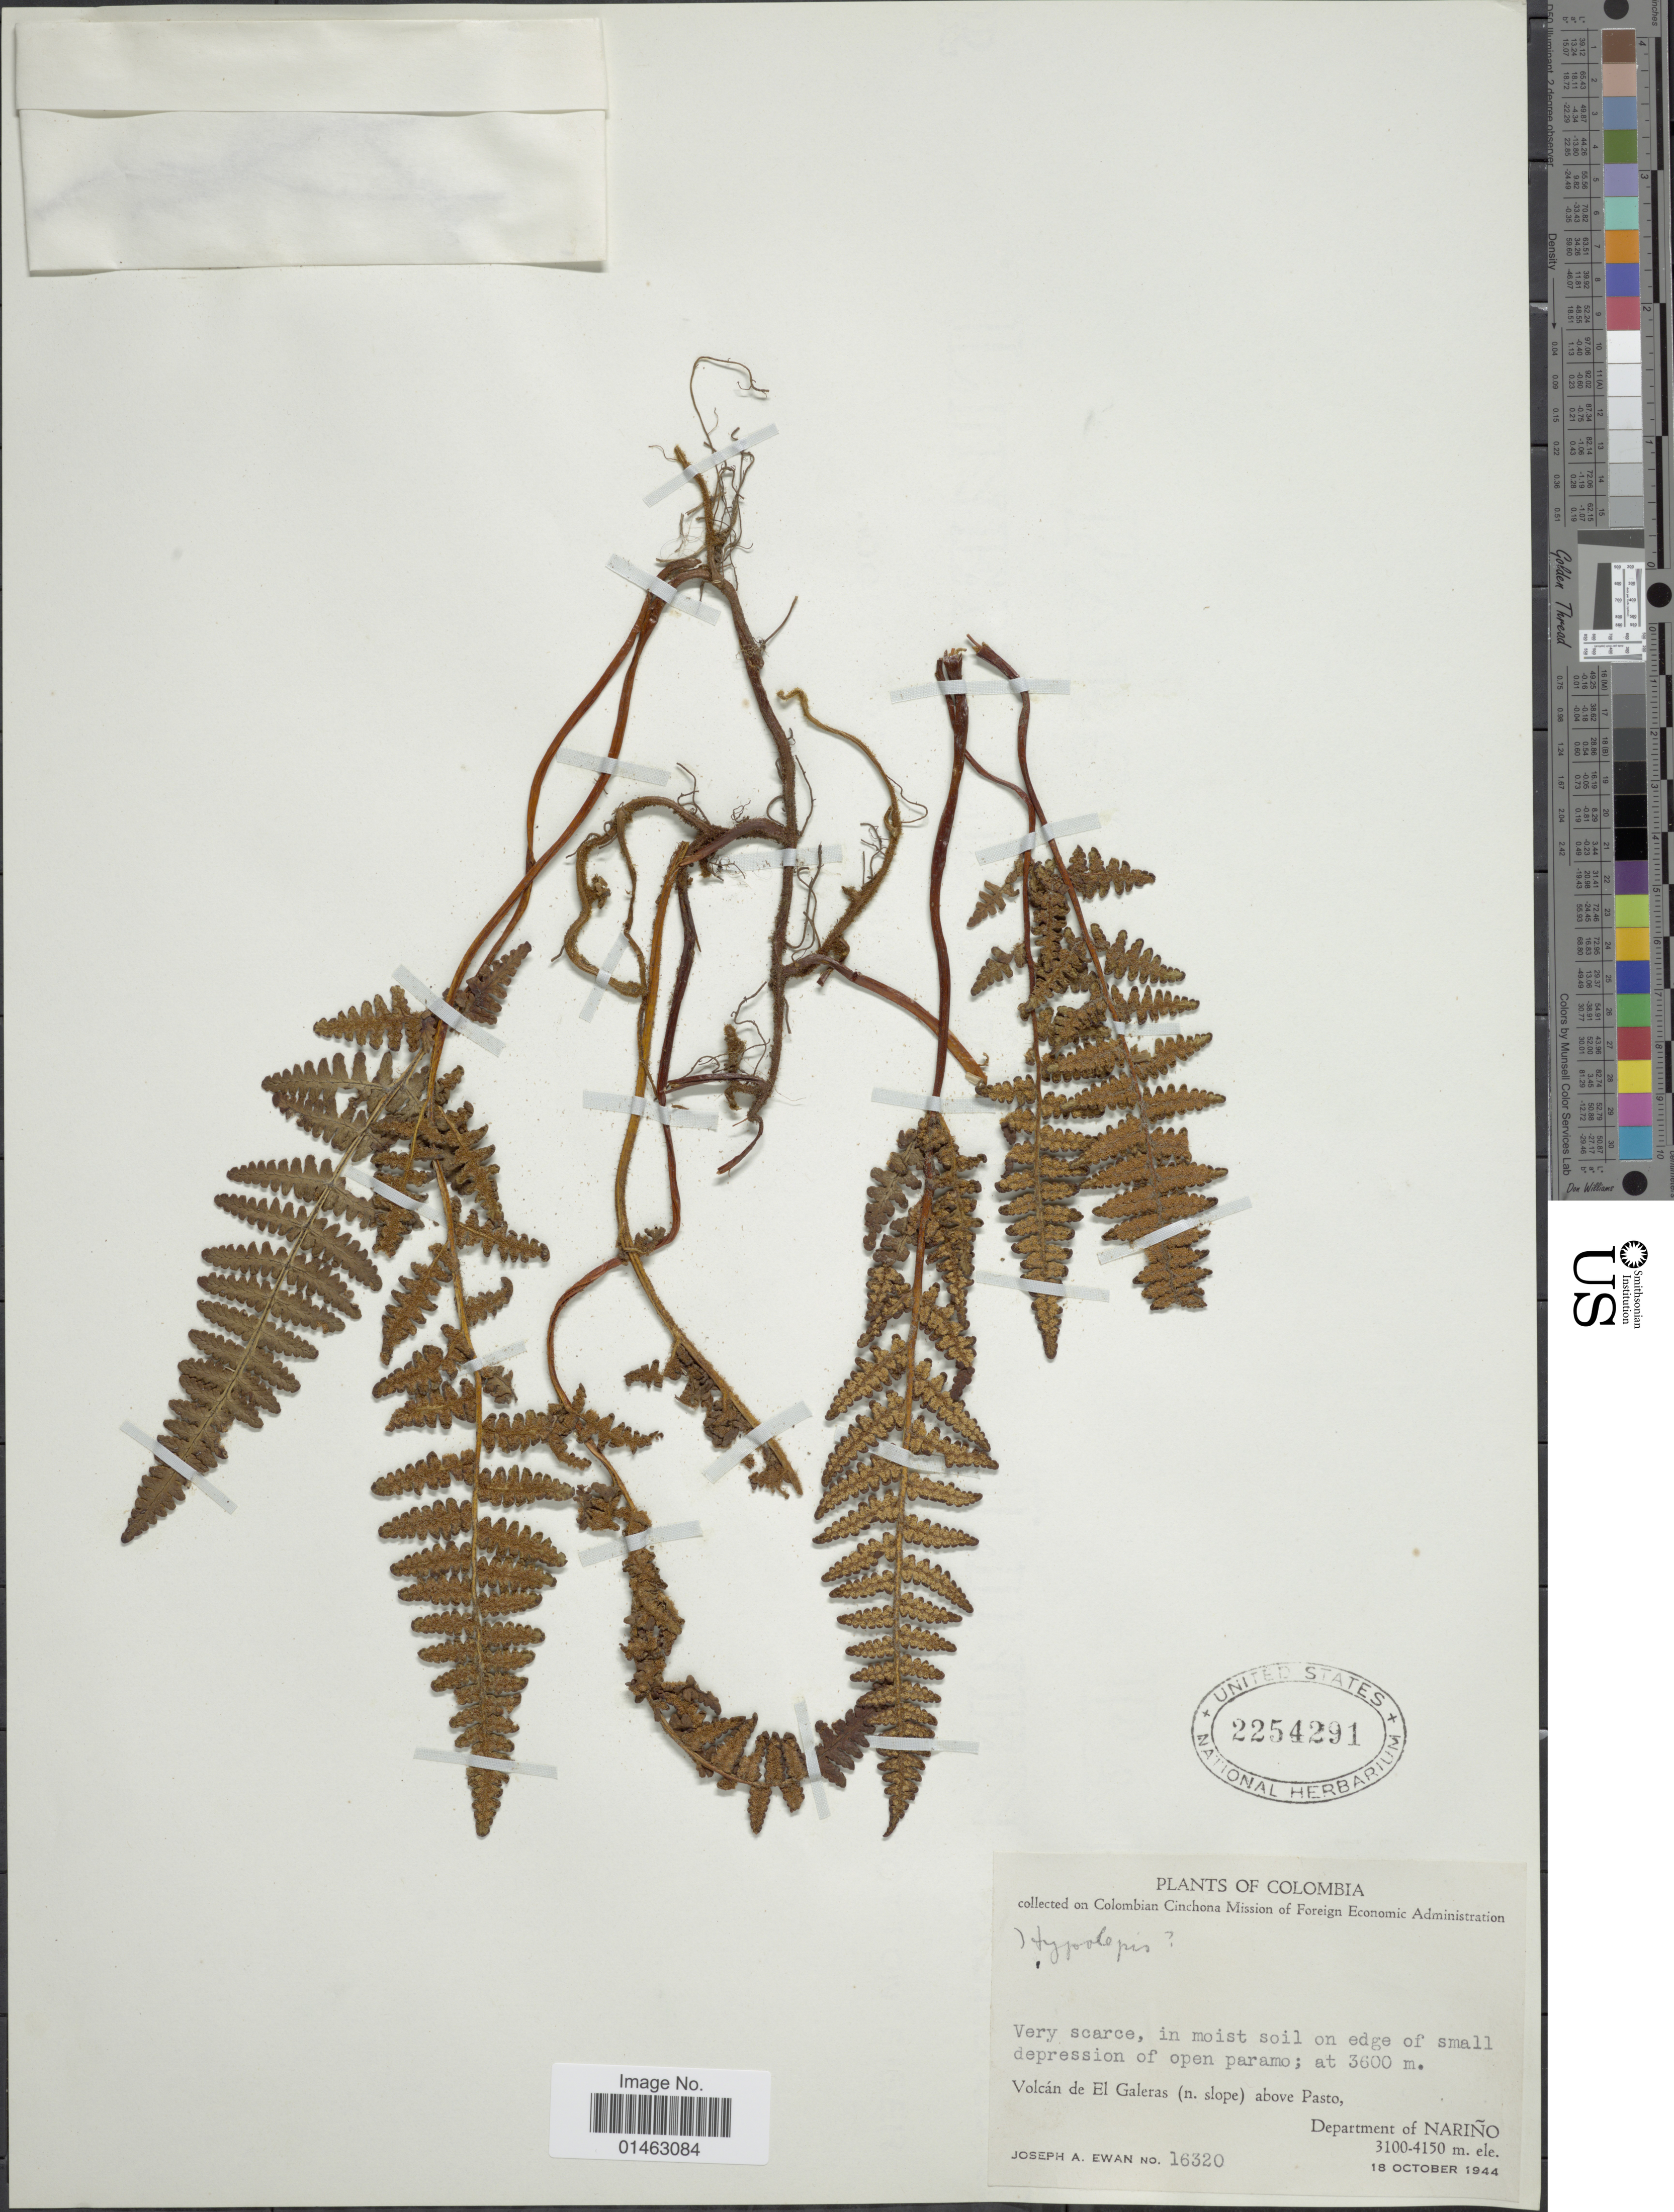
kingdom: Plantae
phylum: Tracheophyta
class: Polypodiopsida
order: Polypodiales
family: Dennstaedtiaceae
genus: Hypolepis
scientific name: Hypolepis obtusata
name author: (C. Presl) Hieron.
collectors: J. A. Ewan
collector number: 16320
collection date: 1944-10-18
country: Colombia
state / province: Nariño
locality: Volcán de El Galeras (n.slope) above Pasto, Department of Nariño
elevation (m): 3100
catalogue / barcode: US 2254291